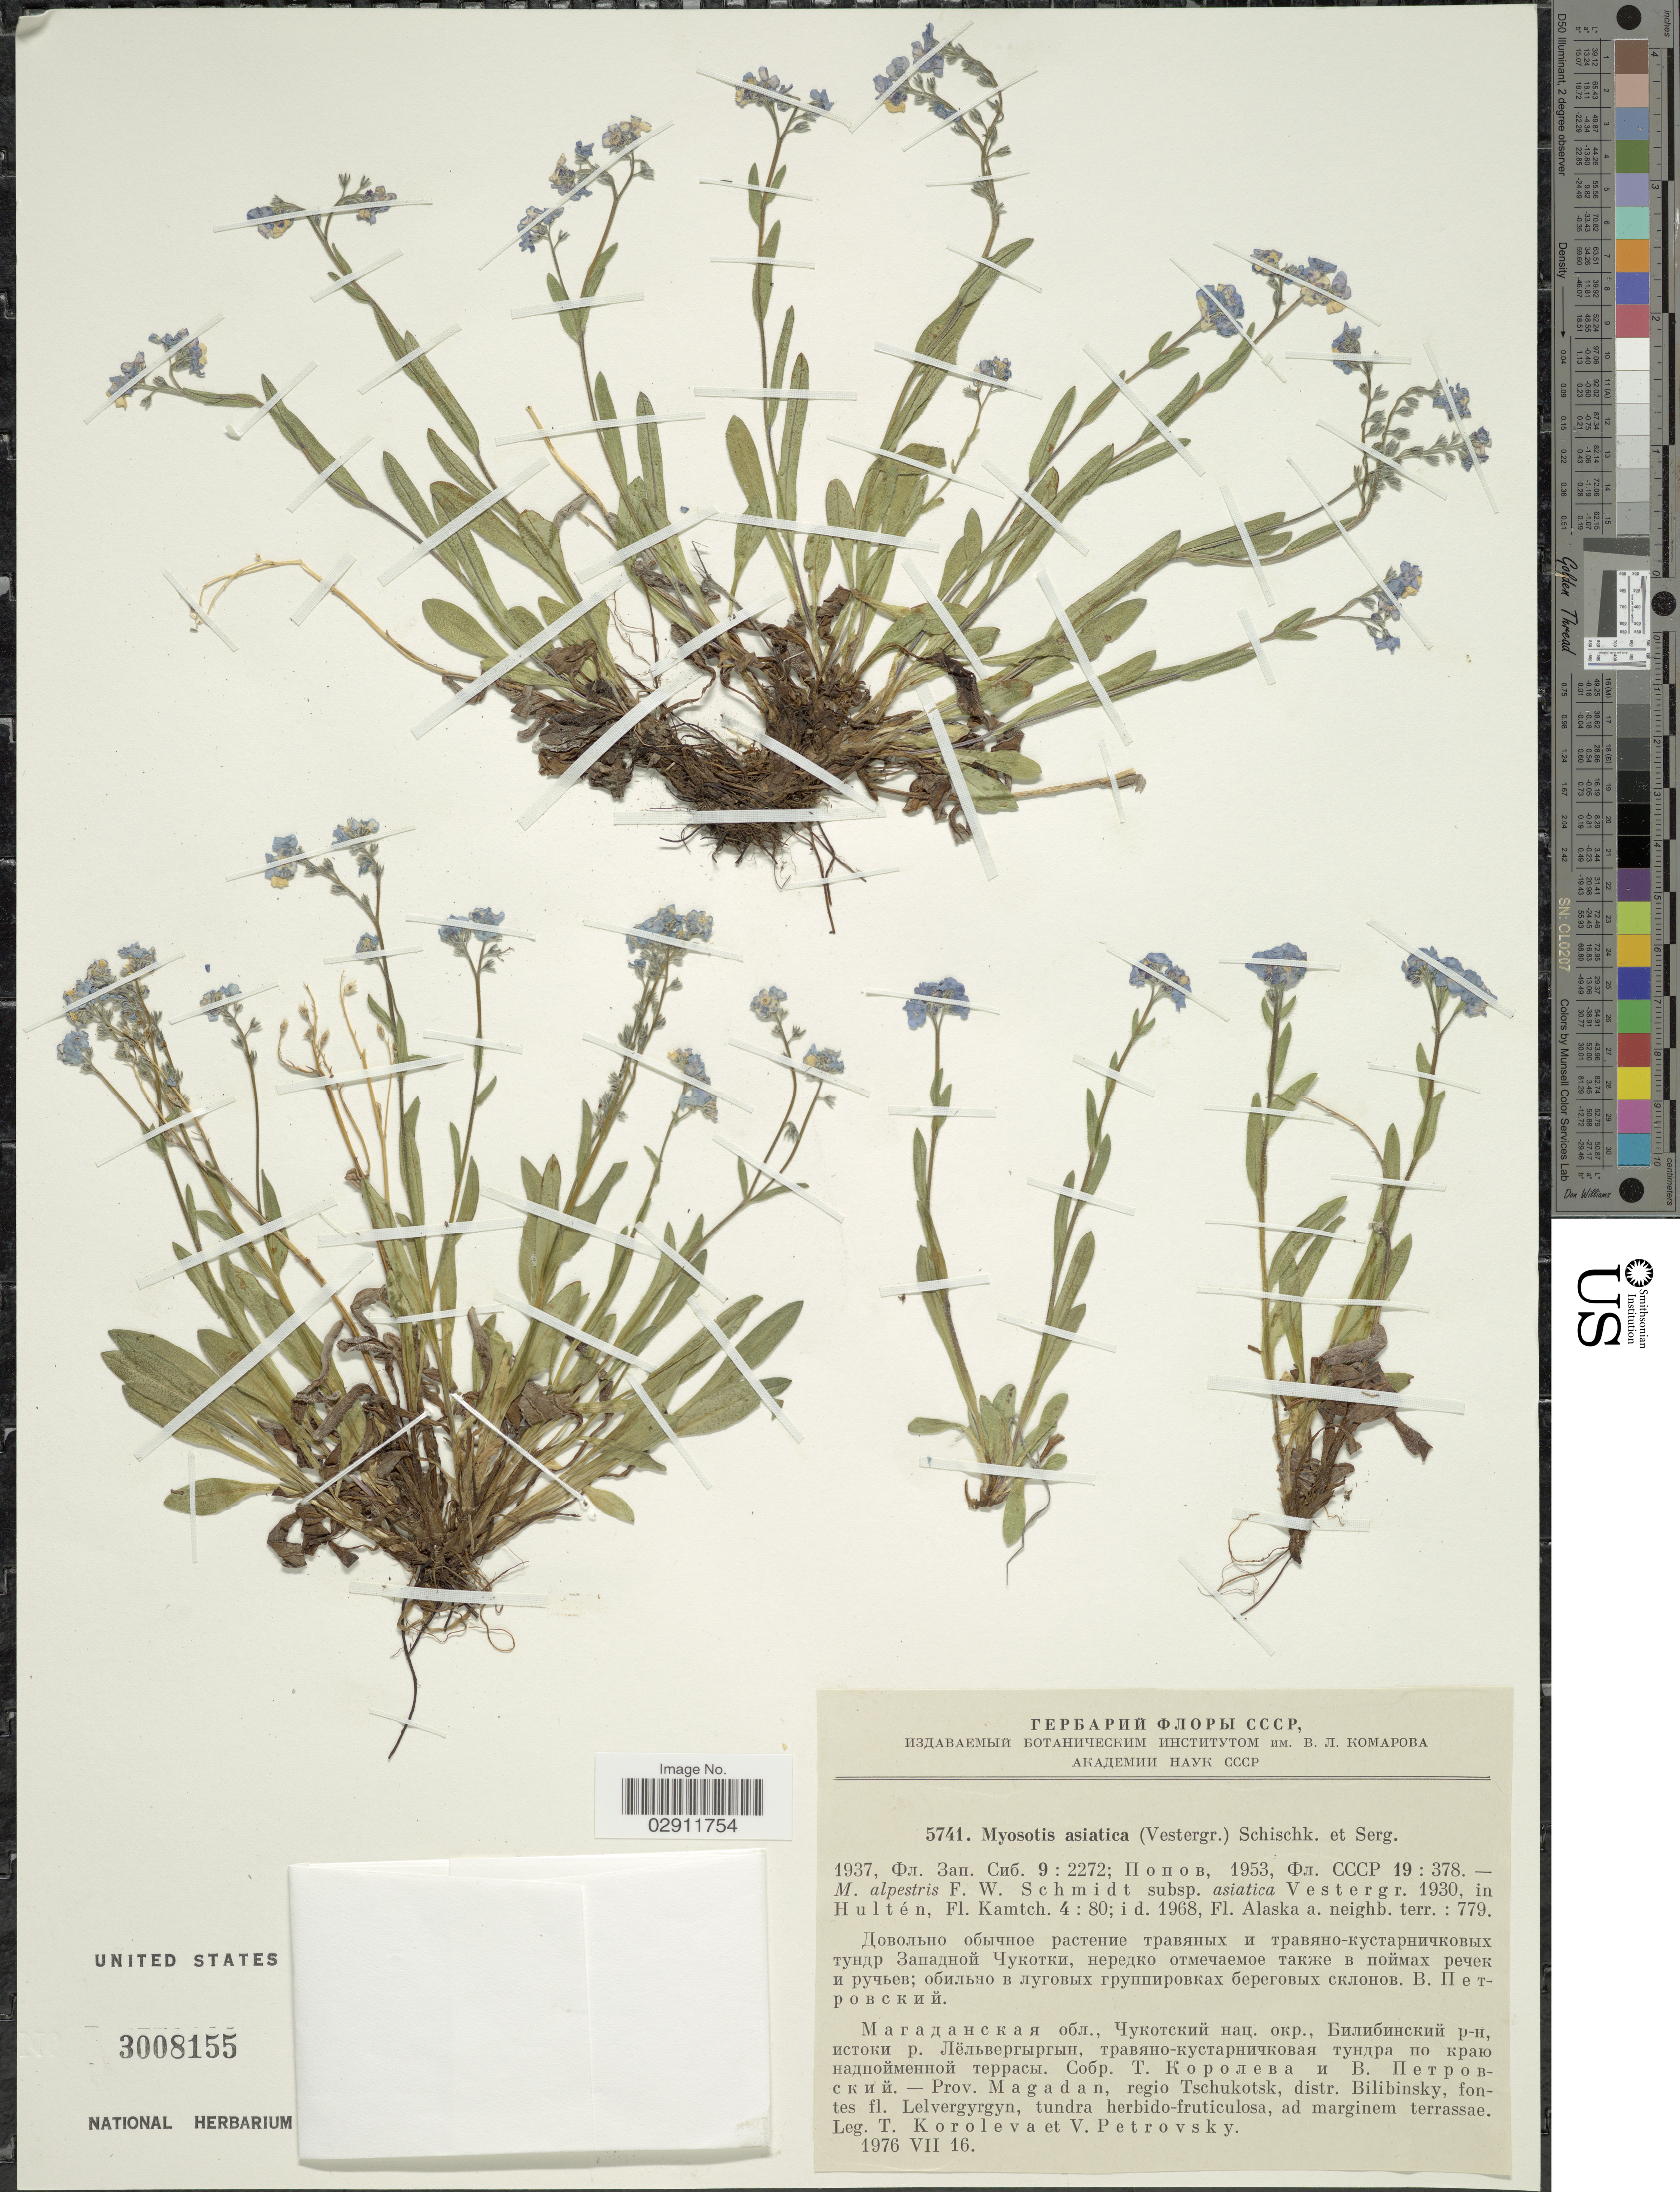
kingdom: Plantae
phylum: Tracheophyta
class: Magnoliopsida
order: Boraginales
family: Boraginaceae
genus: Myosotis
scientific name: Myosotis asiatica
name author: Schischk. & Serg.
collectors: T. Koroleva & V. Petrovsky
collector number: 5741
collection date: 1976-07-16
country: Russian Federation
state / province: Magadan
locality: Prov. Magadan, regio Tschukotsk, distr. Bilibinsky, fontes fl. Lelvergyrgyn, tundra herbido-fruticulosa, ad marginem terrassae.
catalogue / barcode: US 3008155